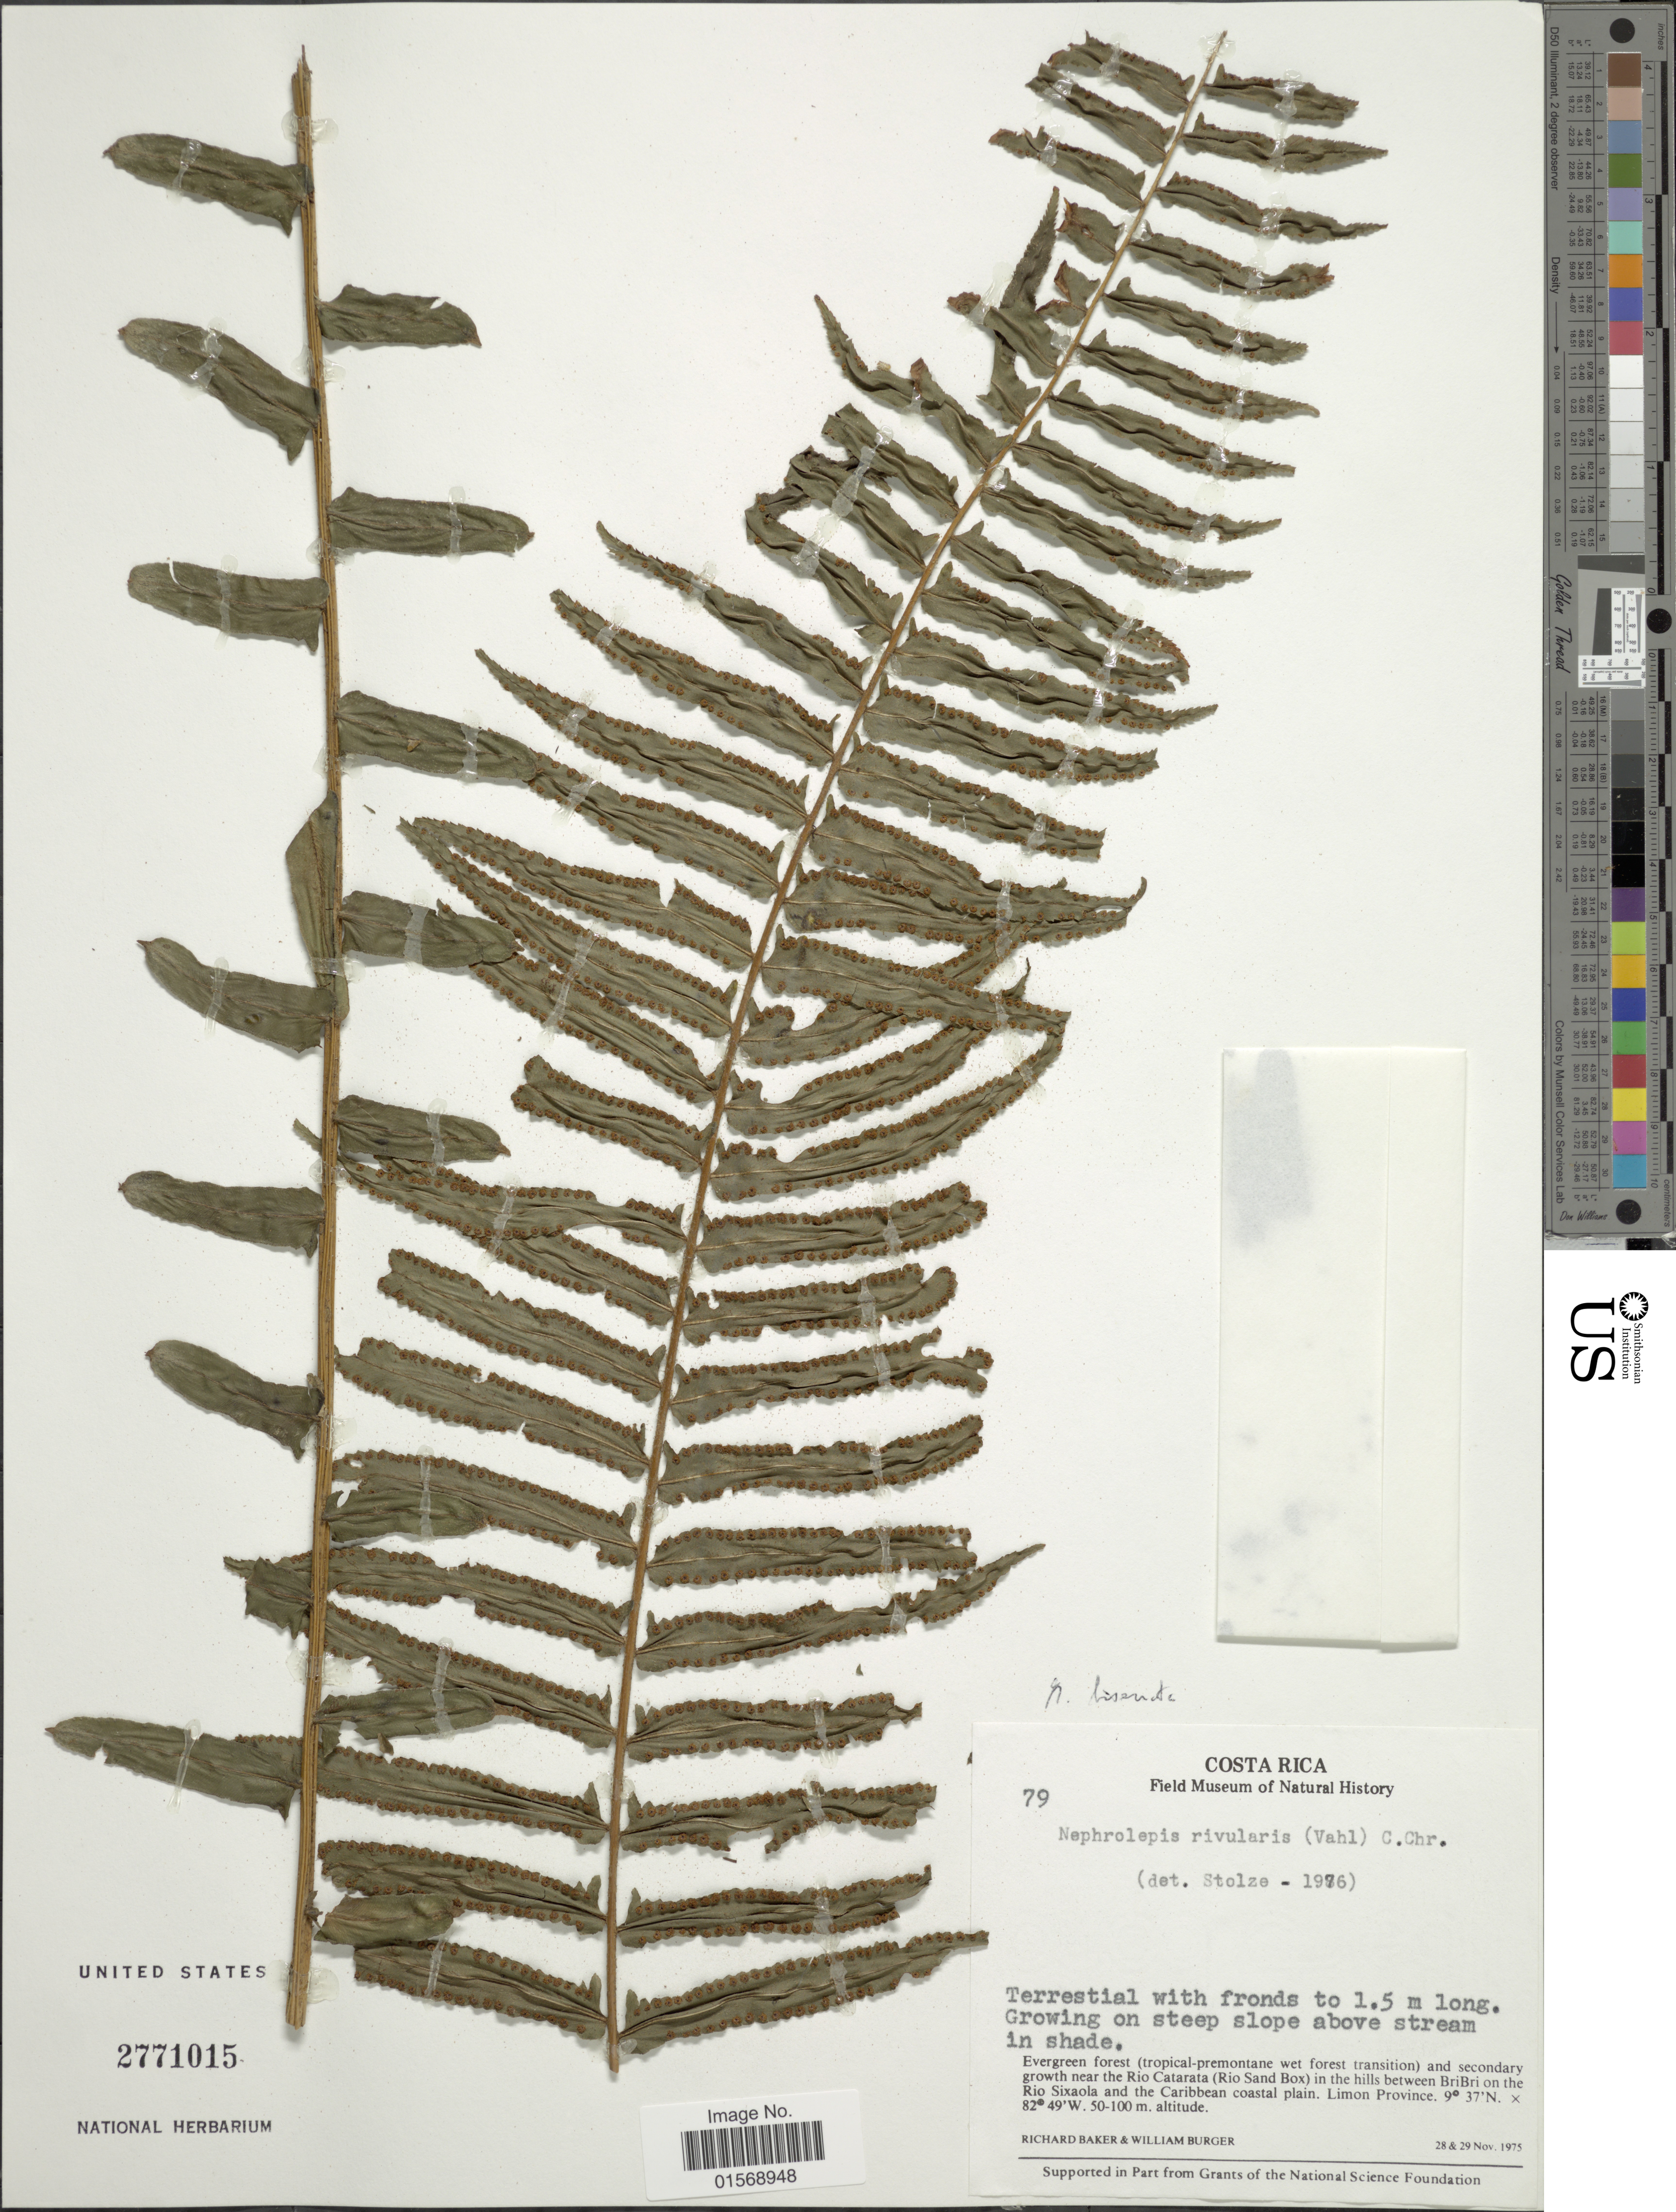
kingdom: Plantae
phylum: Tracheophyta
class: Polypodiopsida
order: Polypodiales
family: Nephrolepidaceae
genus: Nephrolepis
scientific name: Nephrolepis biserrata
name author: (Sw.) Schott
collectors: R. Baker & W. Burger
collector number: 79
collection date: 1975-11-28/1975-11-29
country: Costa Rica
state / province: Limón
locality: Costa Rica. Near the Rio Catarata (Rio Sand Box) in the hills between BriBri on the Rio Sixaola and the Caribbean coatal plain. Limon Province.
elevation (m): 50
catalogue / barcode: US 2771015